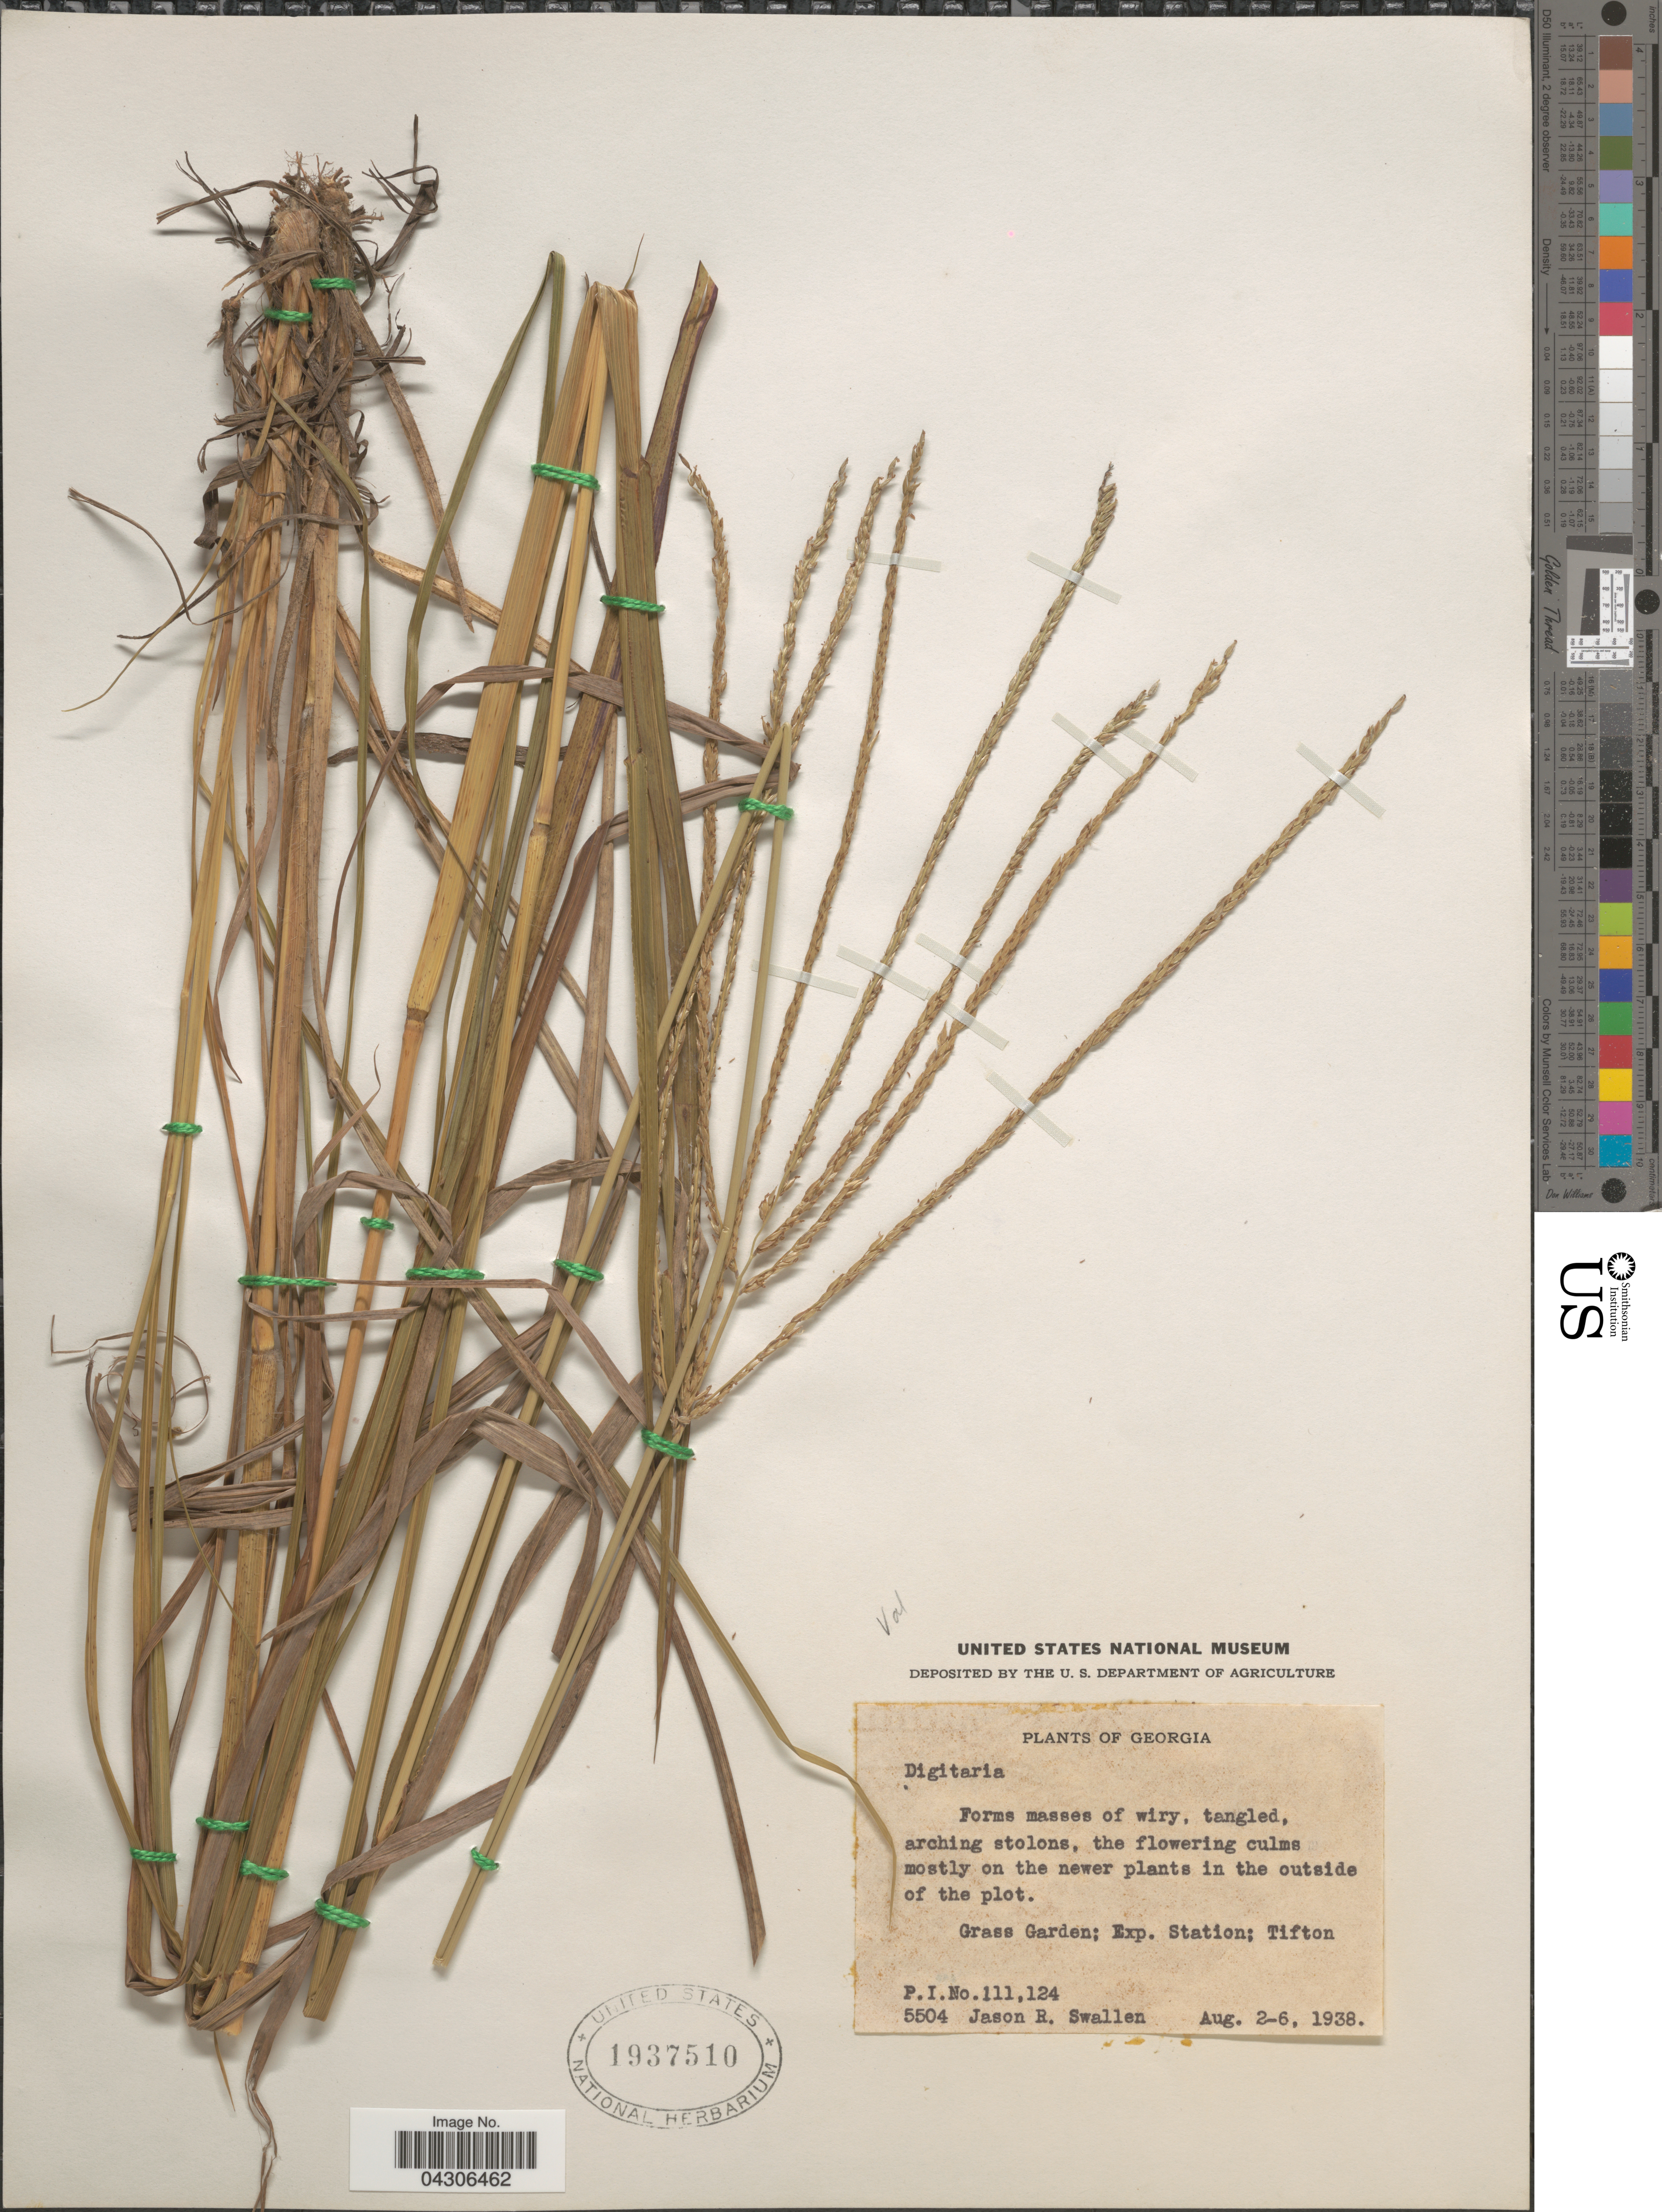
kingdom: Plantae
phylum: Tracheophyta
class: Liliopsida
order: Poales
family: Poaceae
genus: Digitaria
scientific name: Digitaria sp.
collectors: J. R. Swallen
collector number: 5504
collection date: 1938-08-02/1938-08-06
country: United States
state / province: Georgia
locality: Grass Garden; Exp. Station; Tifton.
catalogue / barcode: US 1937510